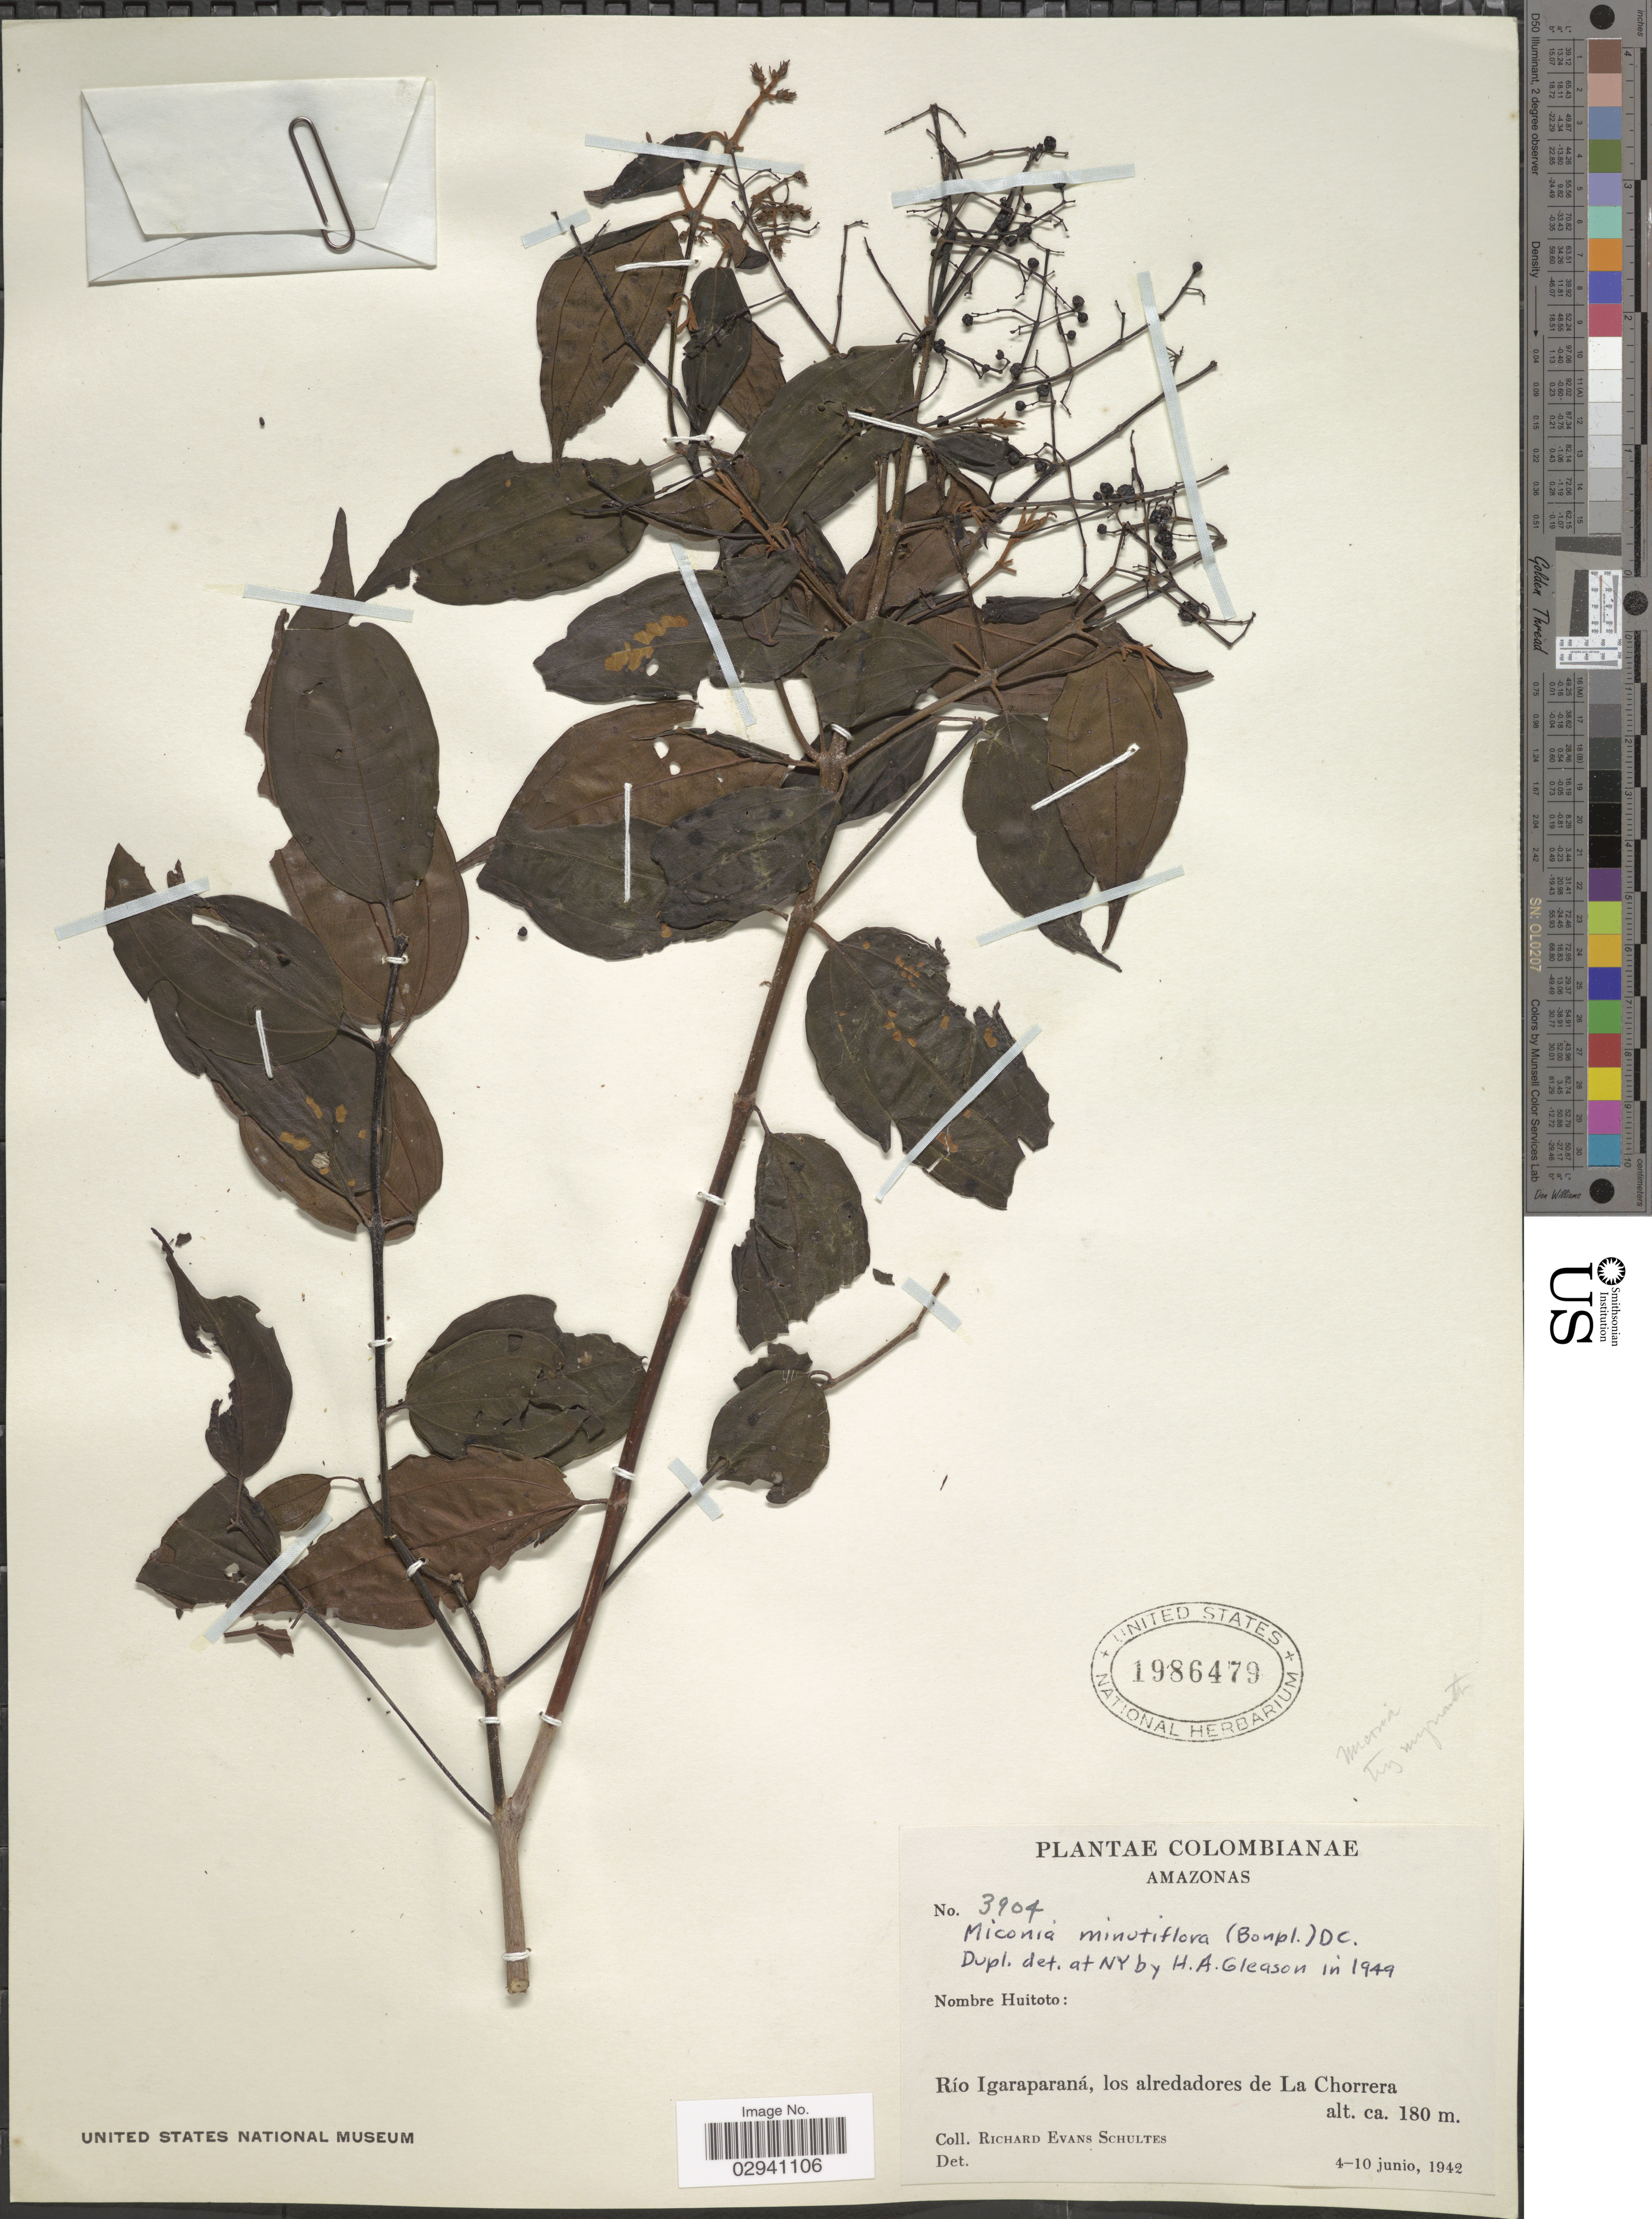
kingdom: Plantae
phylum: Tracheophyta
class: Magnoliopsida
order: Myrtales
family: Melastomataceae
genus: Miconia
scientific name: Miconia minutiflora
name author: (Bonpl.) DC.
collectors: R. E. Schultes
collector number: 3904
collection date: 1942-06-04/1942-06-10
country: Colombia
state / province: Amazônas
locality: Río Igaraparaná, los alrededores de La Chorrera.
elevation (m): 180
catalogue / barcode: US 1986479